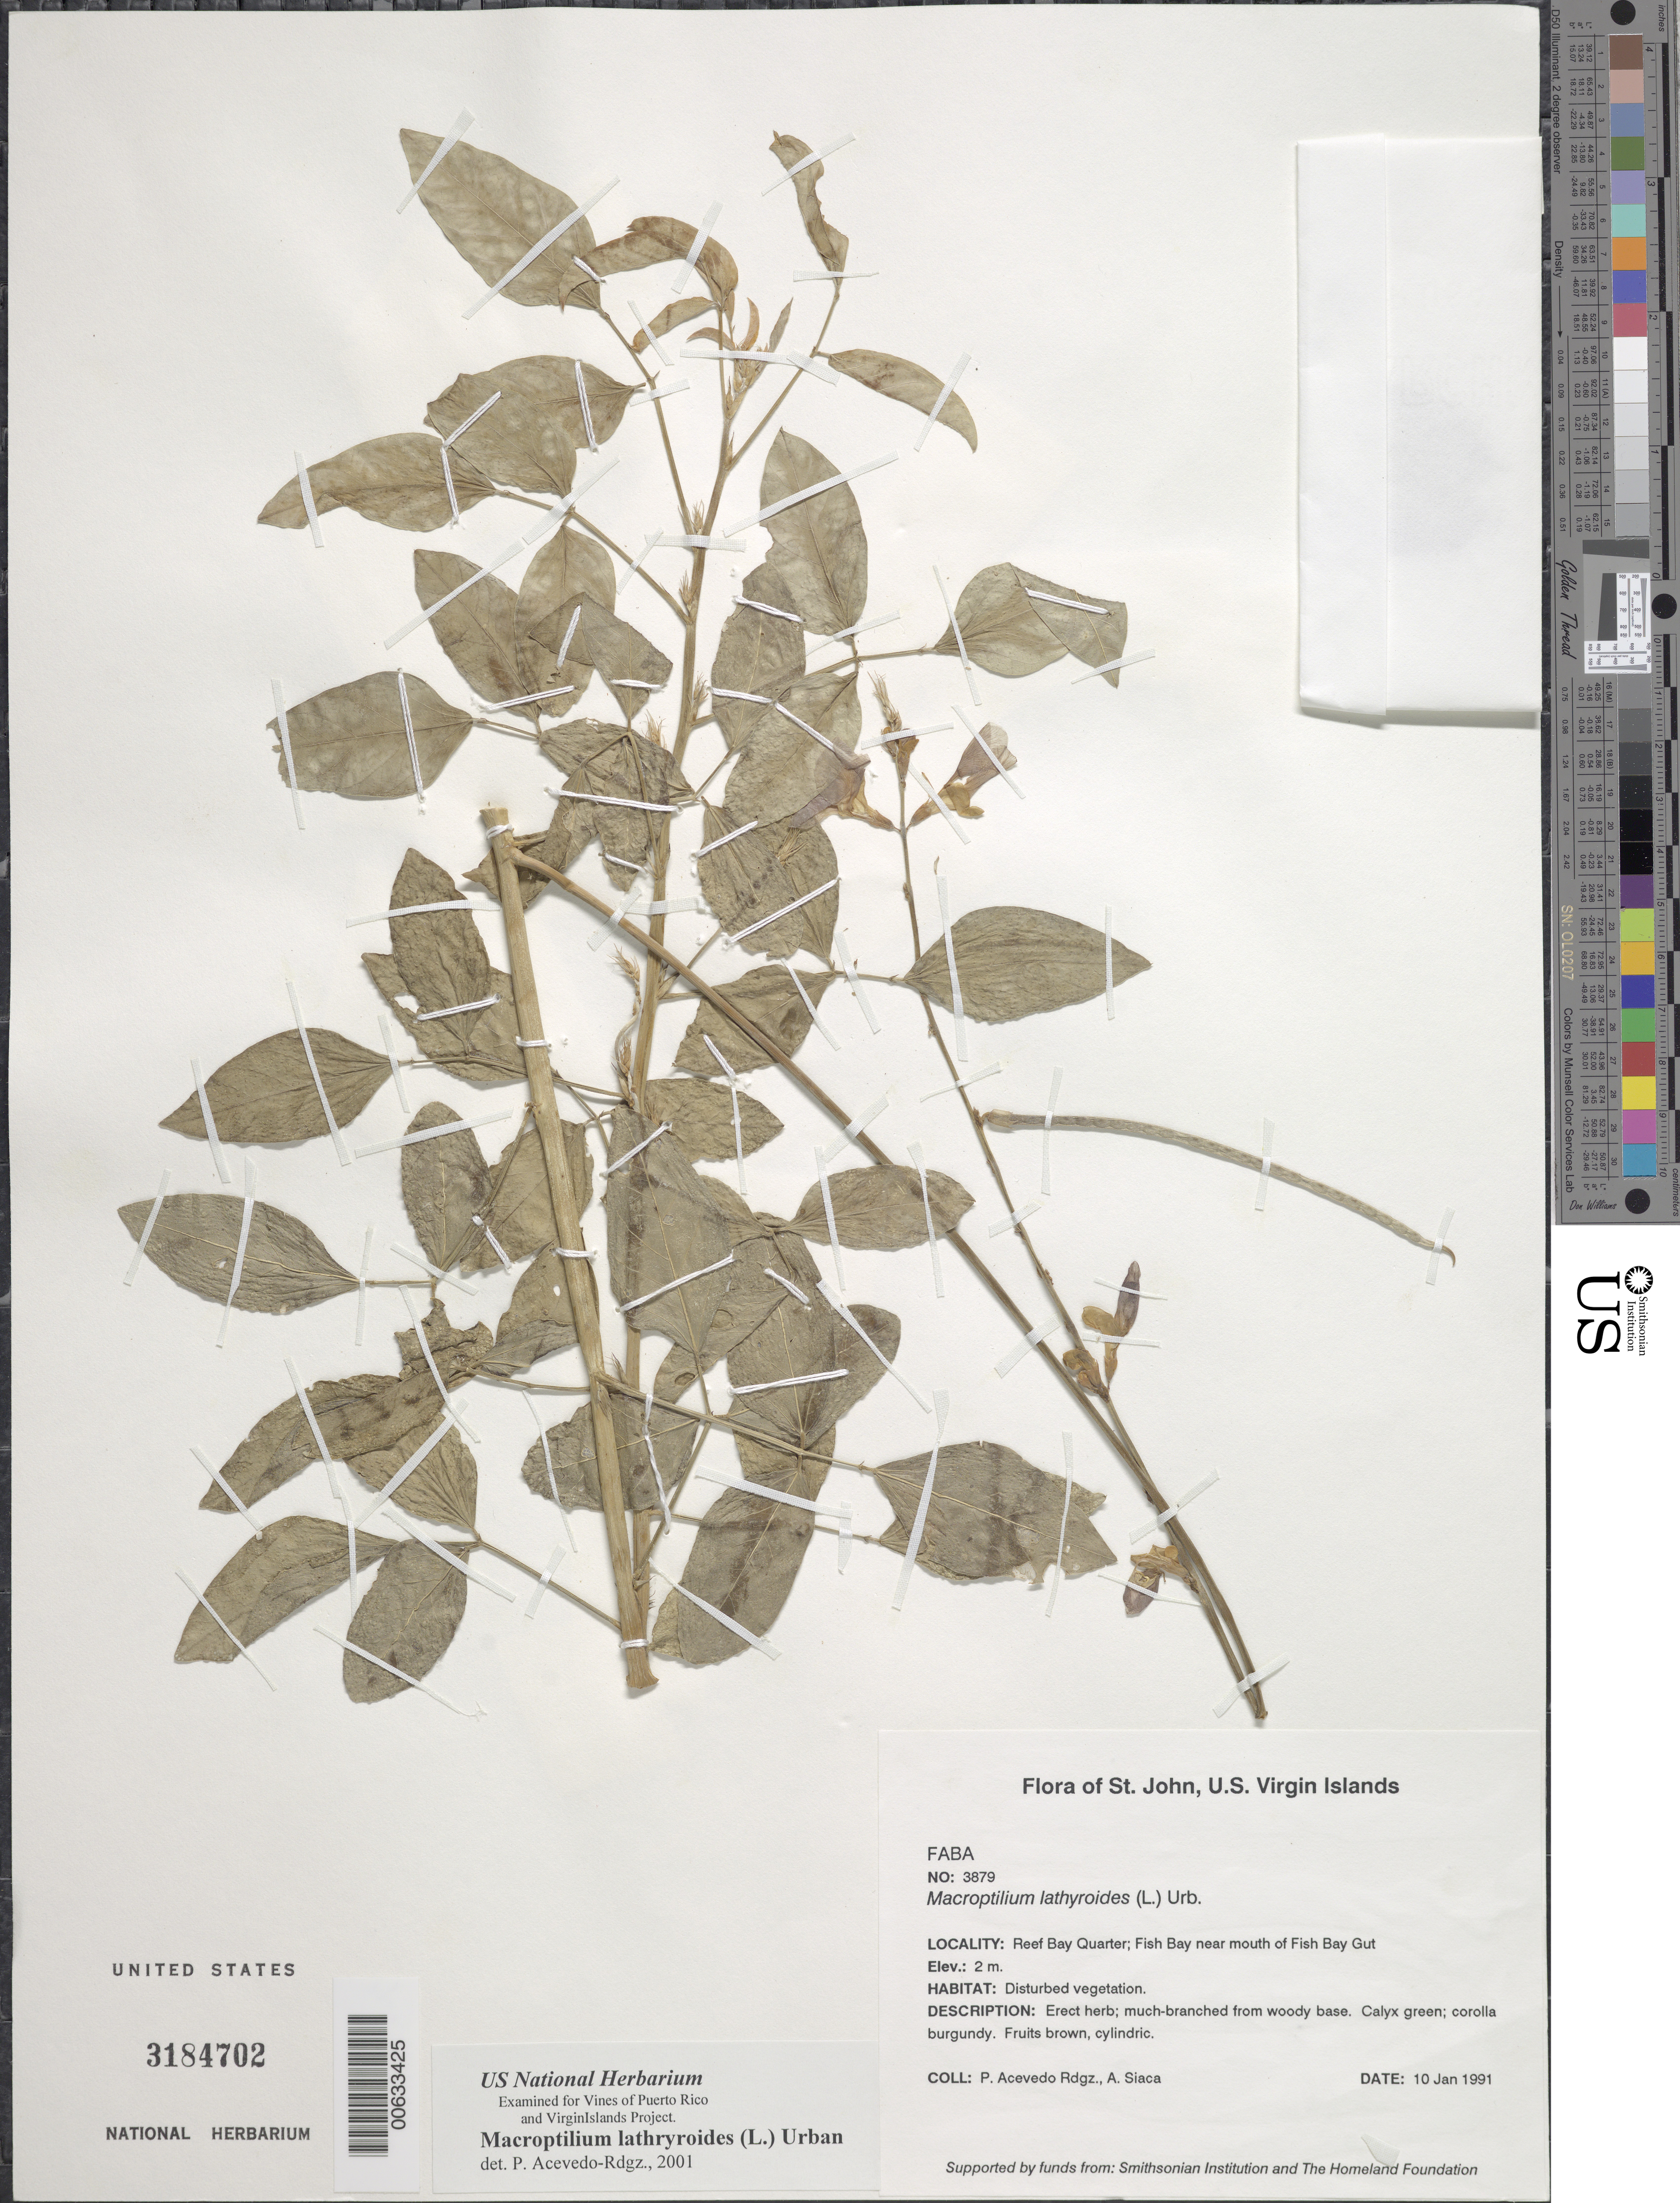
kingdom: Plantae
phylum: Tracheophyta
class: Magnoliopsida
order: Fabales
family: Fabaceae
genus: Macroptilium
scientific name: Macroptilium lathyroides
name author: (L.) Urb.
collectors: P. Acevedo-Rodr. & A. Siaca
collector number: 3879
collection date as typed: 10 Jan 1991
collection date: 1991-01-10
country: U.S. Virgin Islands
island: St. John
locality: Reef Bay Quarter; Fish Bay near mouth of Fish Bay Gut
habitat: Disturbed vegetation.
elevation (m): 2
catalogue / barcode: US 3184702